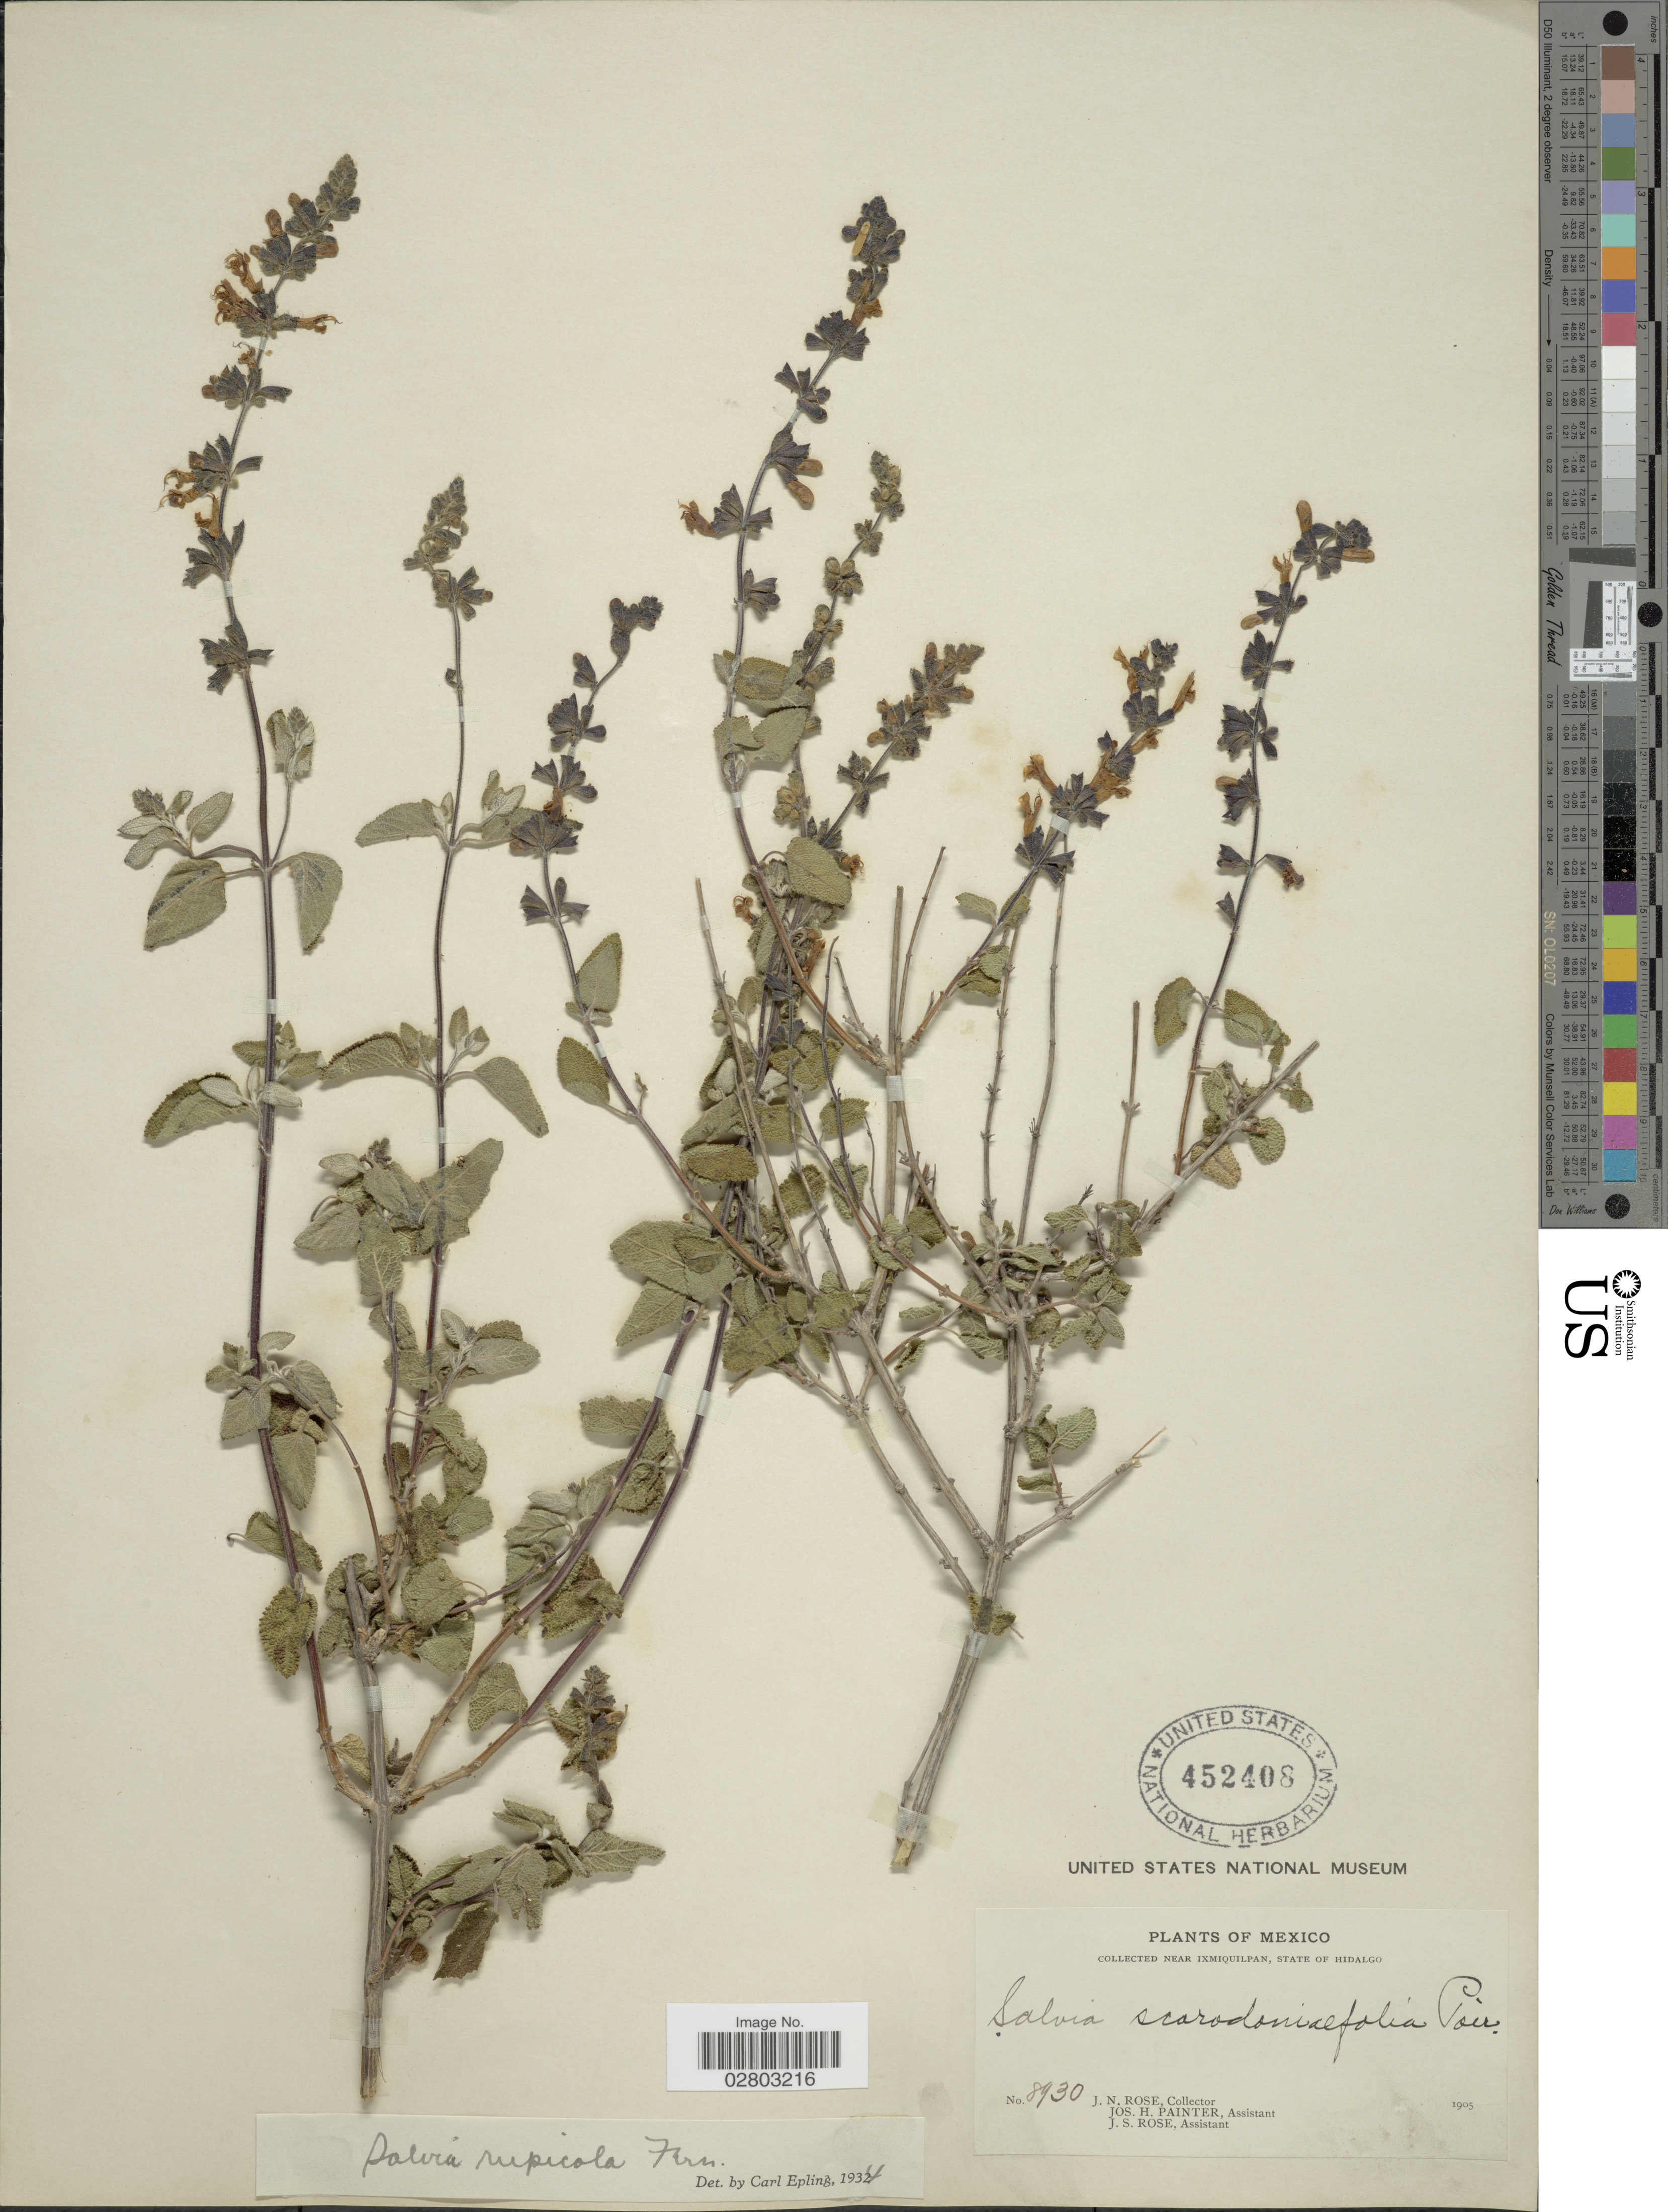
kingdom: Plantae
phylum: Tracheophyta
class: Magnoliopsida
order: Lamiales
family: Lamiaceae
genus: Salvia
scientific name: Salvia rupicola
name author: Fernald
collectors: J. N. Rose, J. H. Painter & J. S. Rose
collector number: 8930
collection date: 1905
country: Mexico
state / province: Hidalgo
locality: Near Ixmiquilpan.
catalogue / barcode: US 452408